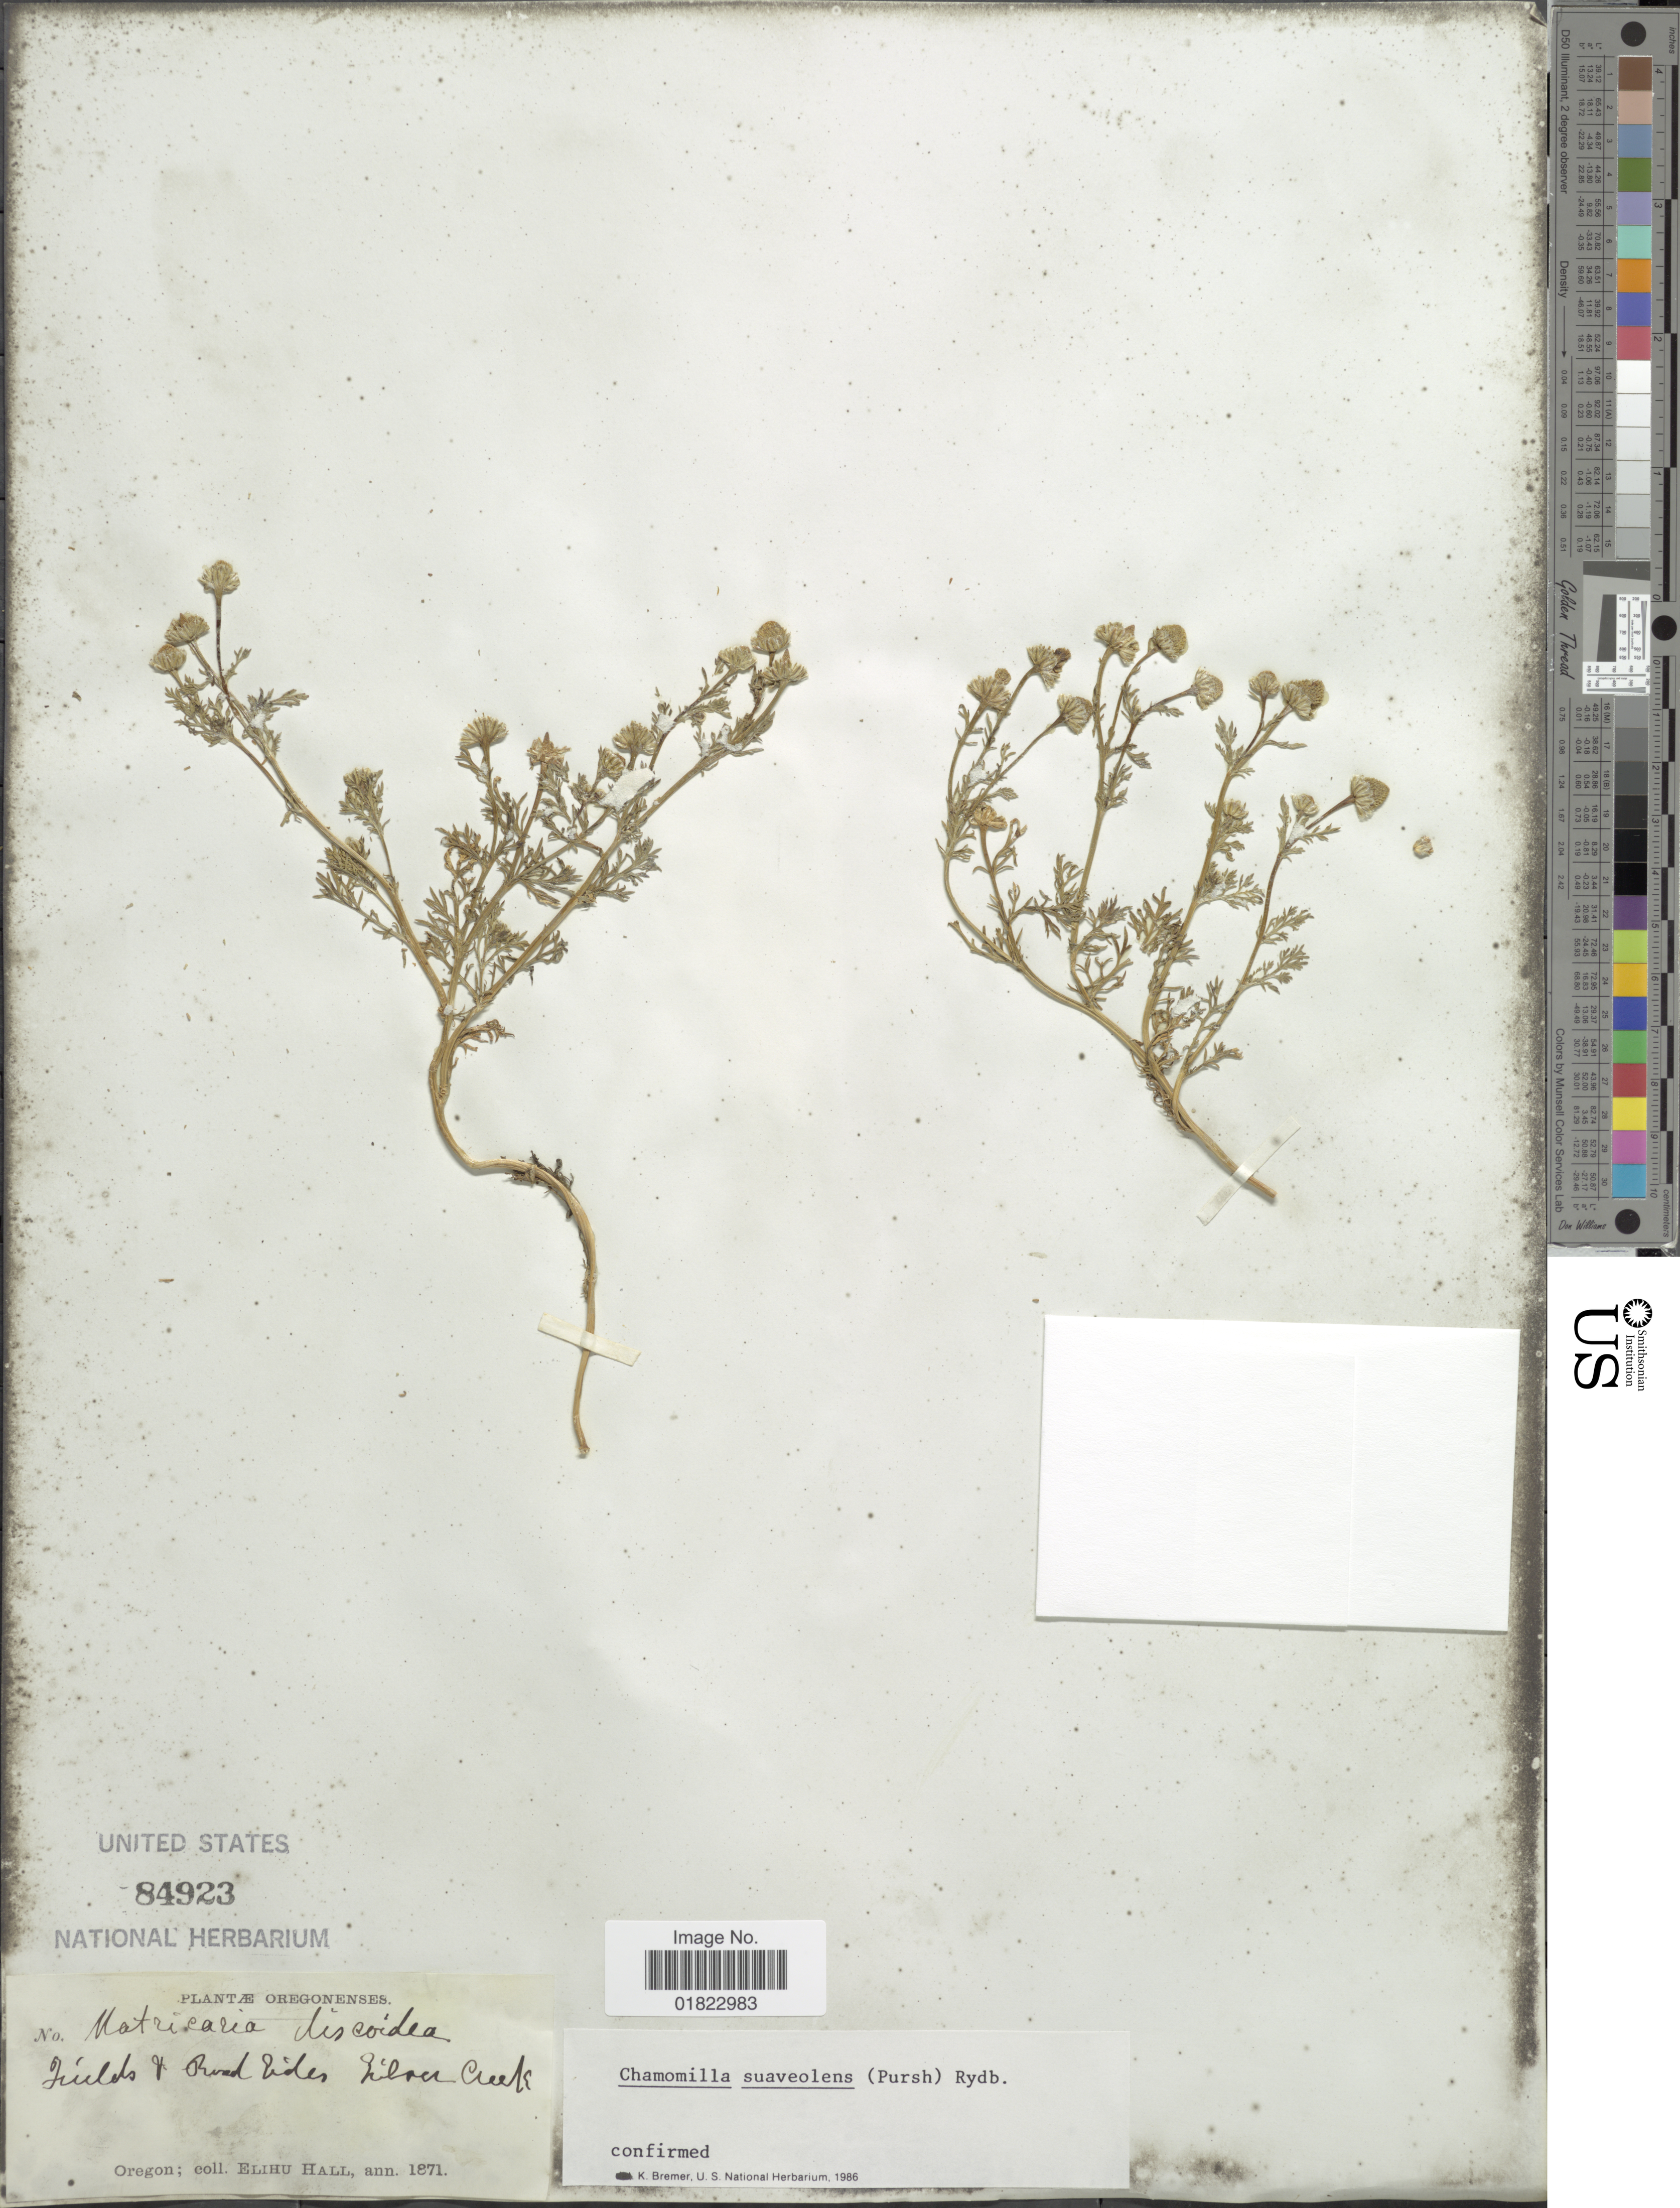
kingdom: Plantae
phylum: Tracheophyta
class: Magnoliopsida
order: Asterales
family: Asteraceae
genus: Matricaria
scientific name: Matricaria matricarioides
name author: (Less.) Porter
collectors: E. Hall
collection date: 1871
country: United States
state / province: Oregon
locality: Fields & Road sides Silver Creek.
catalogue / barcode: US 84923